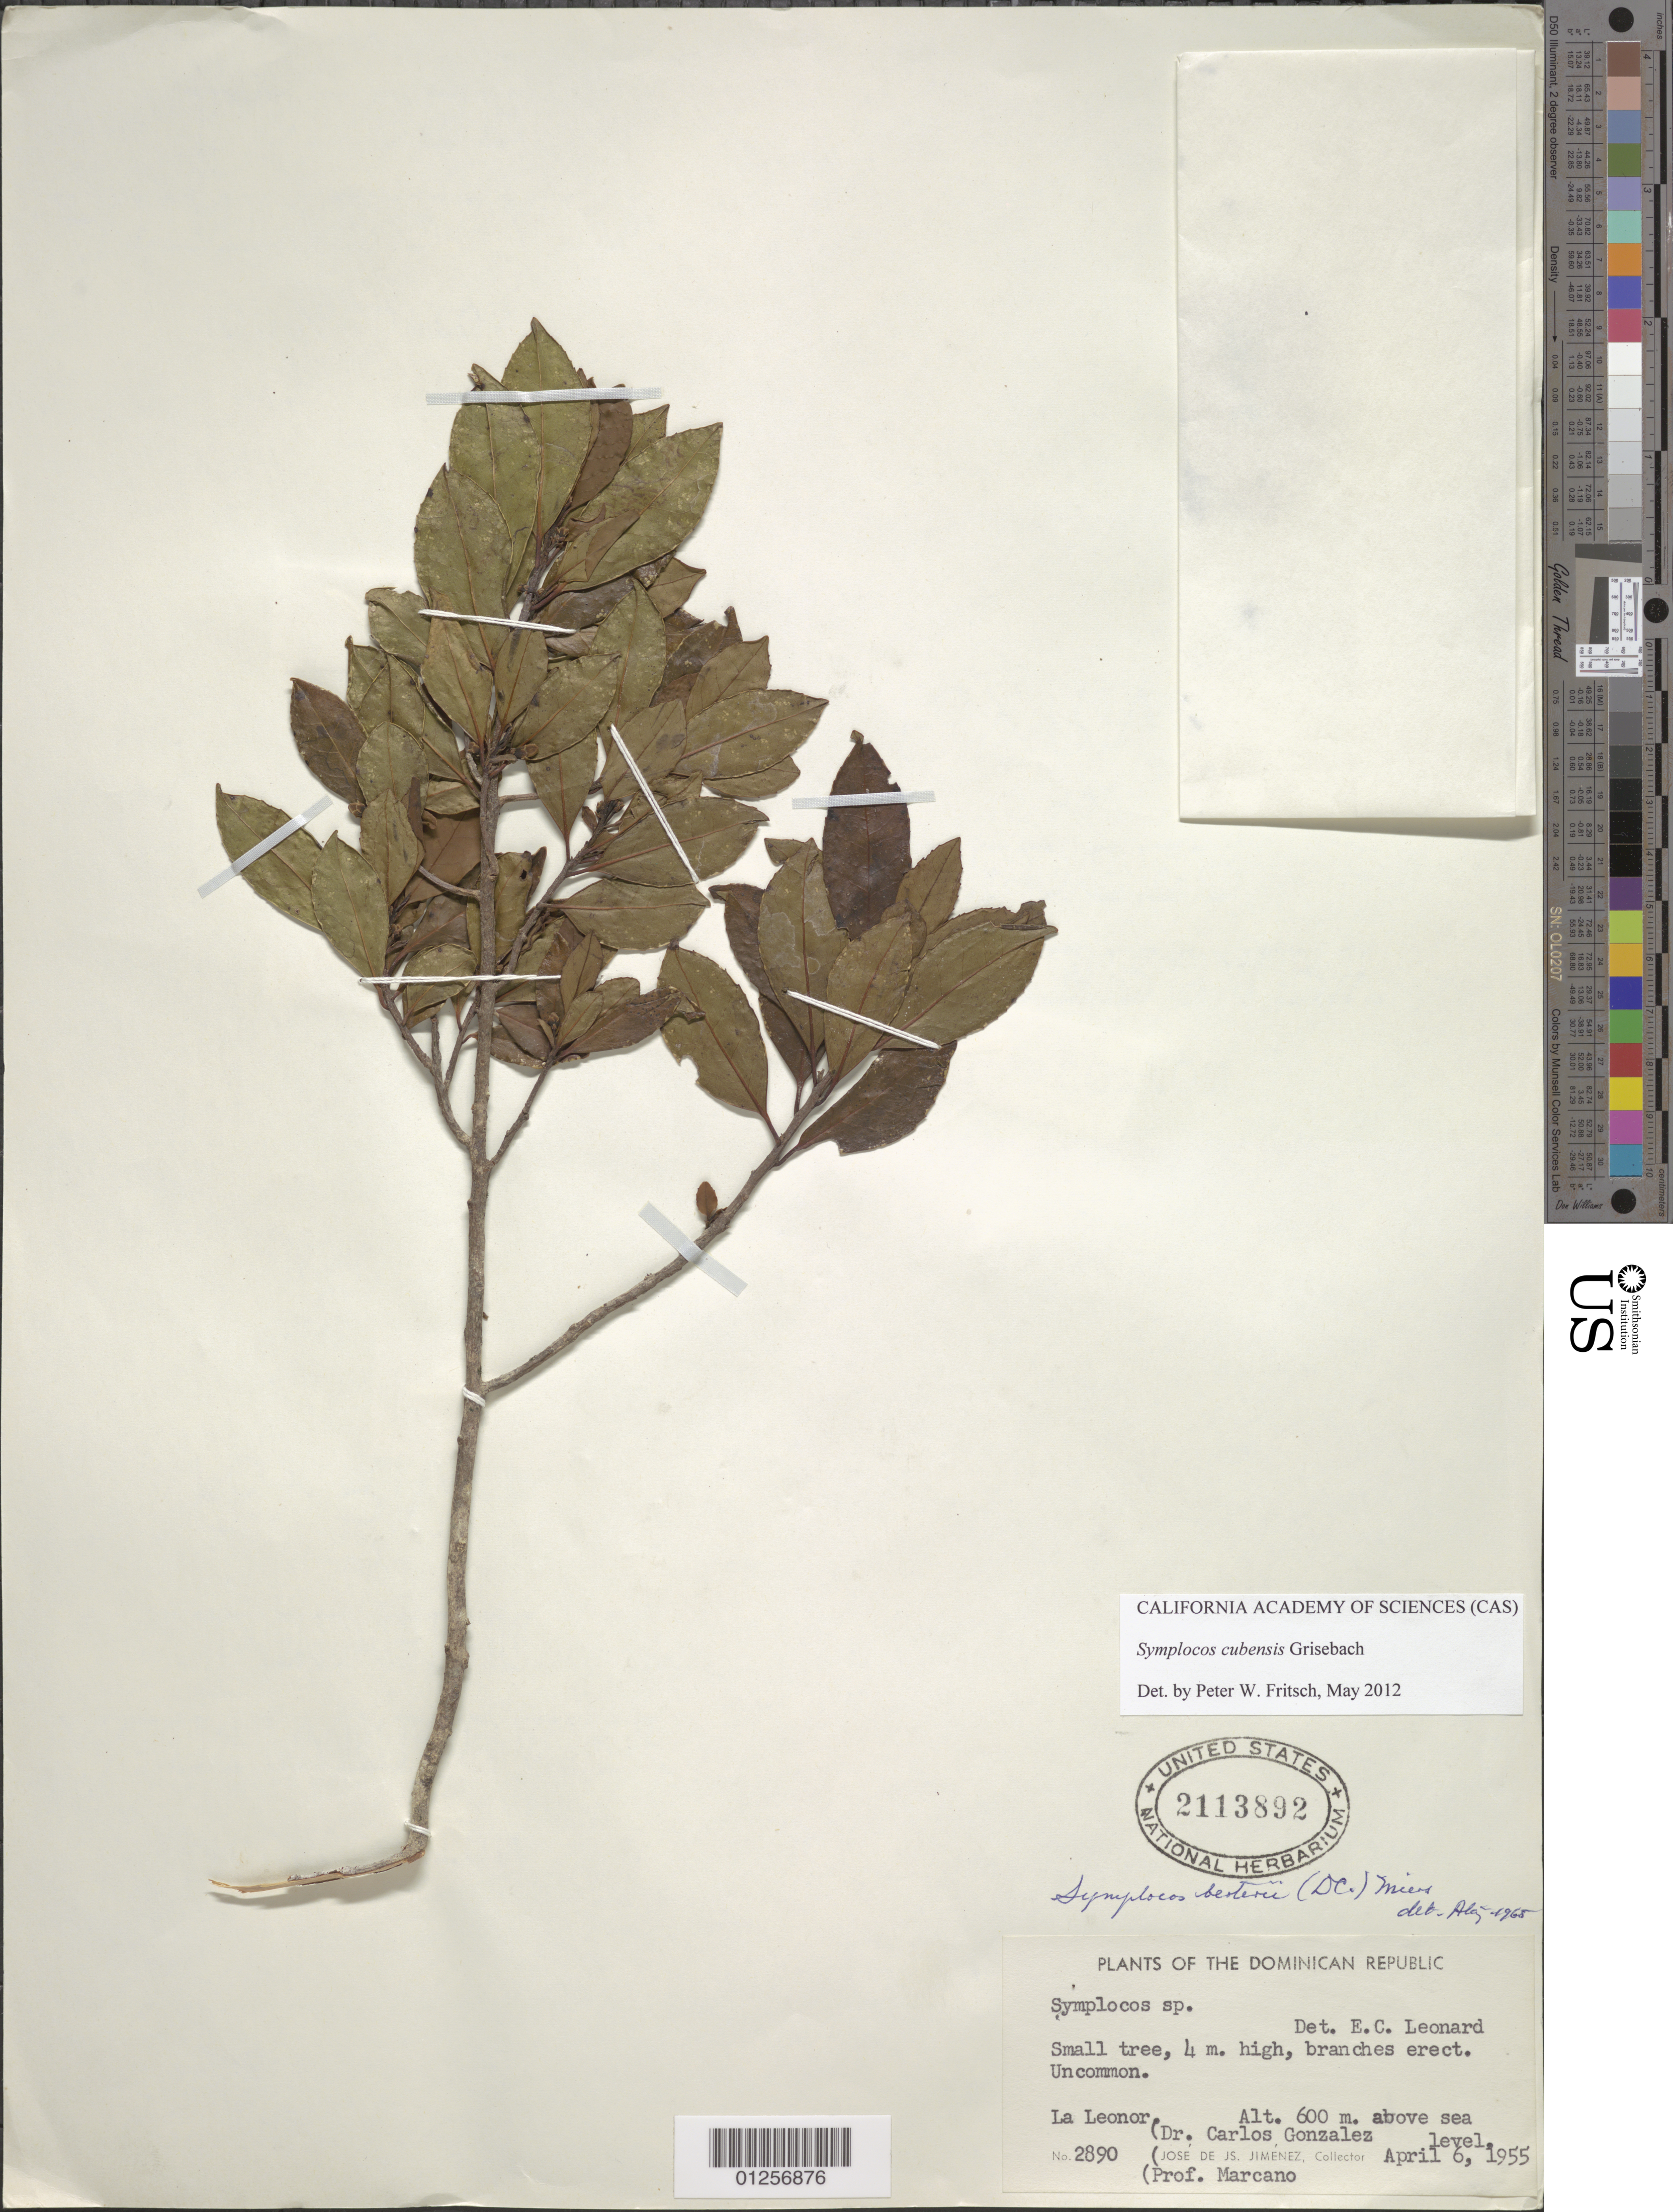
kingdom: Plantae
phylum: Tracheophyta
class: Magnoliopsida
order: Ericales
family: Symplocaceae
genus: Symplocos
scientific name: Symplocos cubensis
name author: Griseb.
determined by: Fritsch, Peter W.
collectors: J. J. Jiménez Almonte, C. Gonzalez & E. J. Marcano F.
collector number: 2890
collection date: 1955-04-06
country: Dominican Republic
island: Hispaniola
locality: La Leonor.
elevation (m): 600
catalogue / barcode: US 2113892